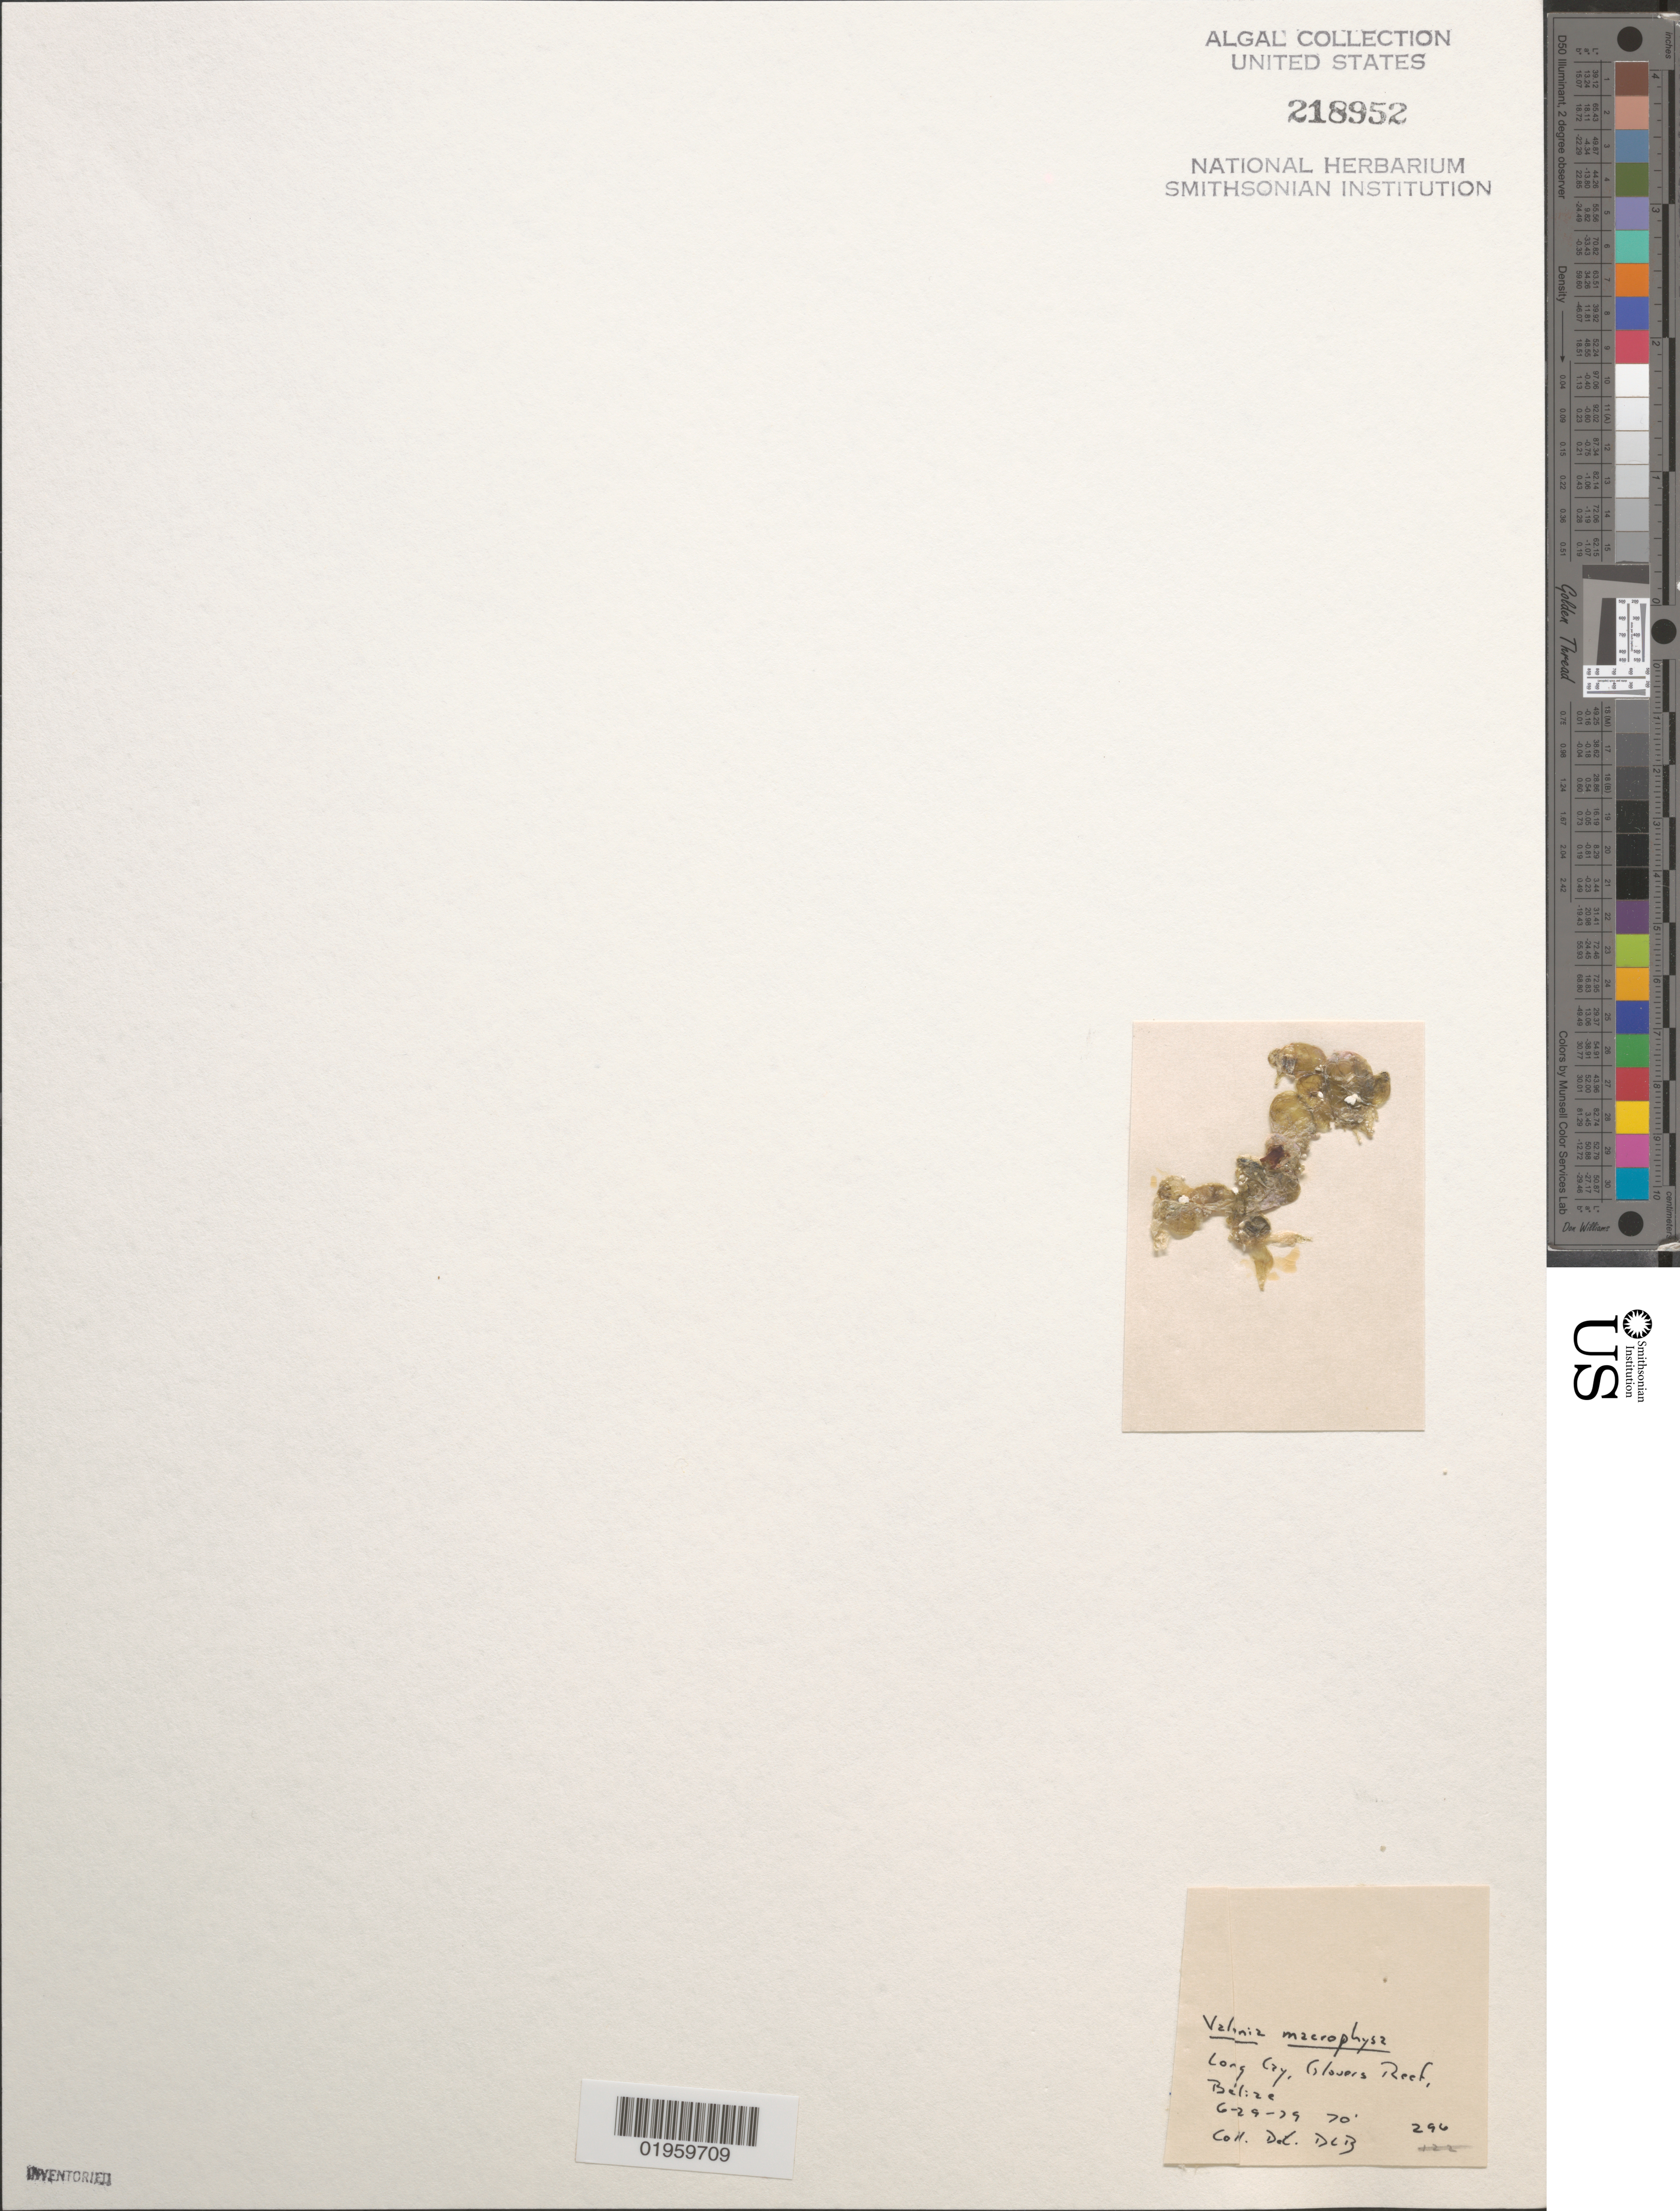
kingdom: Plantae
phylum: Chlorophyta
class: Ulvophyceae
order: Siphonocladales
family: Valoniaceae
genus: Valonia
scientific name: Valonia macrophysa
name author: Kütz.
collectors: D. L. B.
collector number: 290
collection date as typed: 17 Oct 79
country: Belize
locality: Long Cay, Glovers Reef.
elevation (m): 21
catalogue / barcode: US 218952